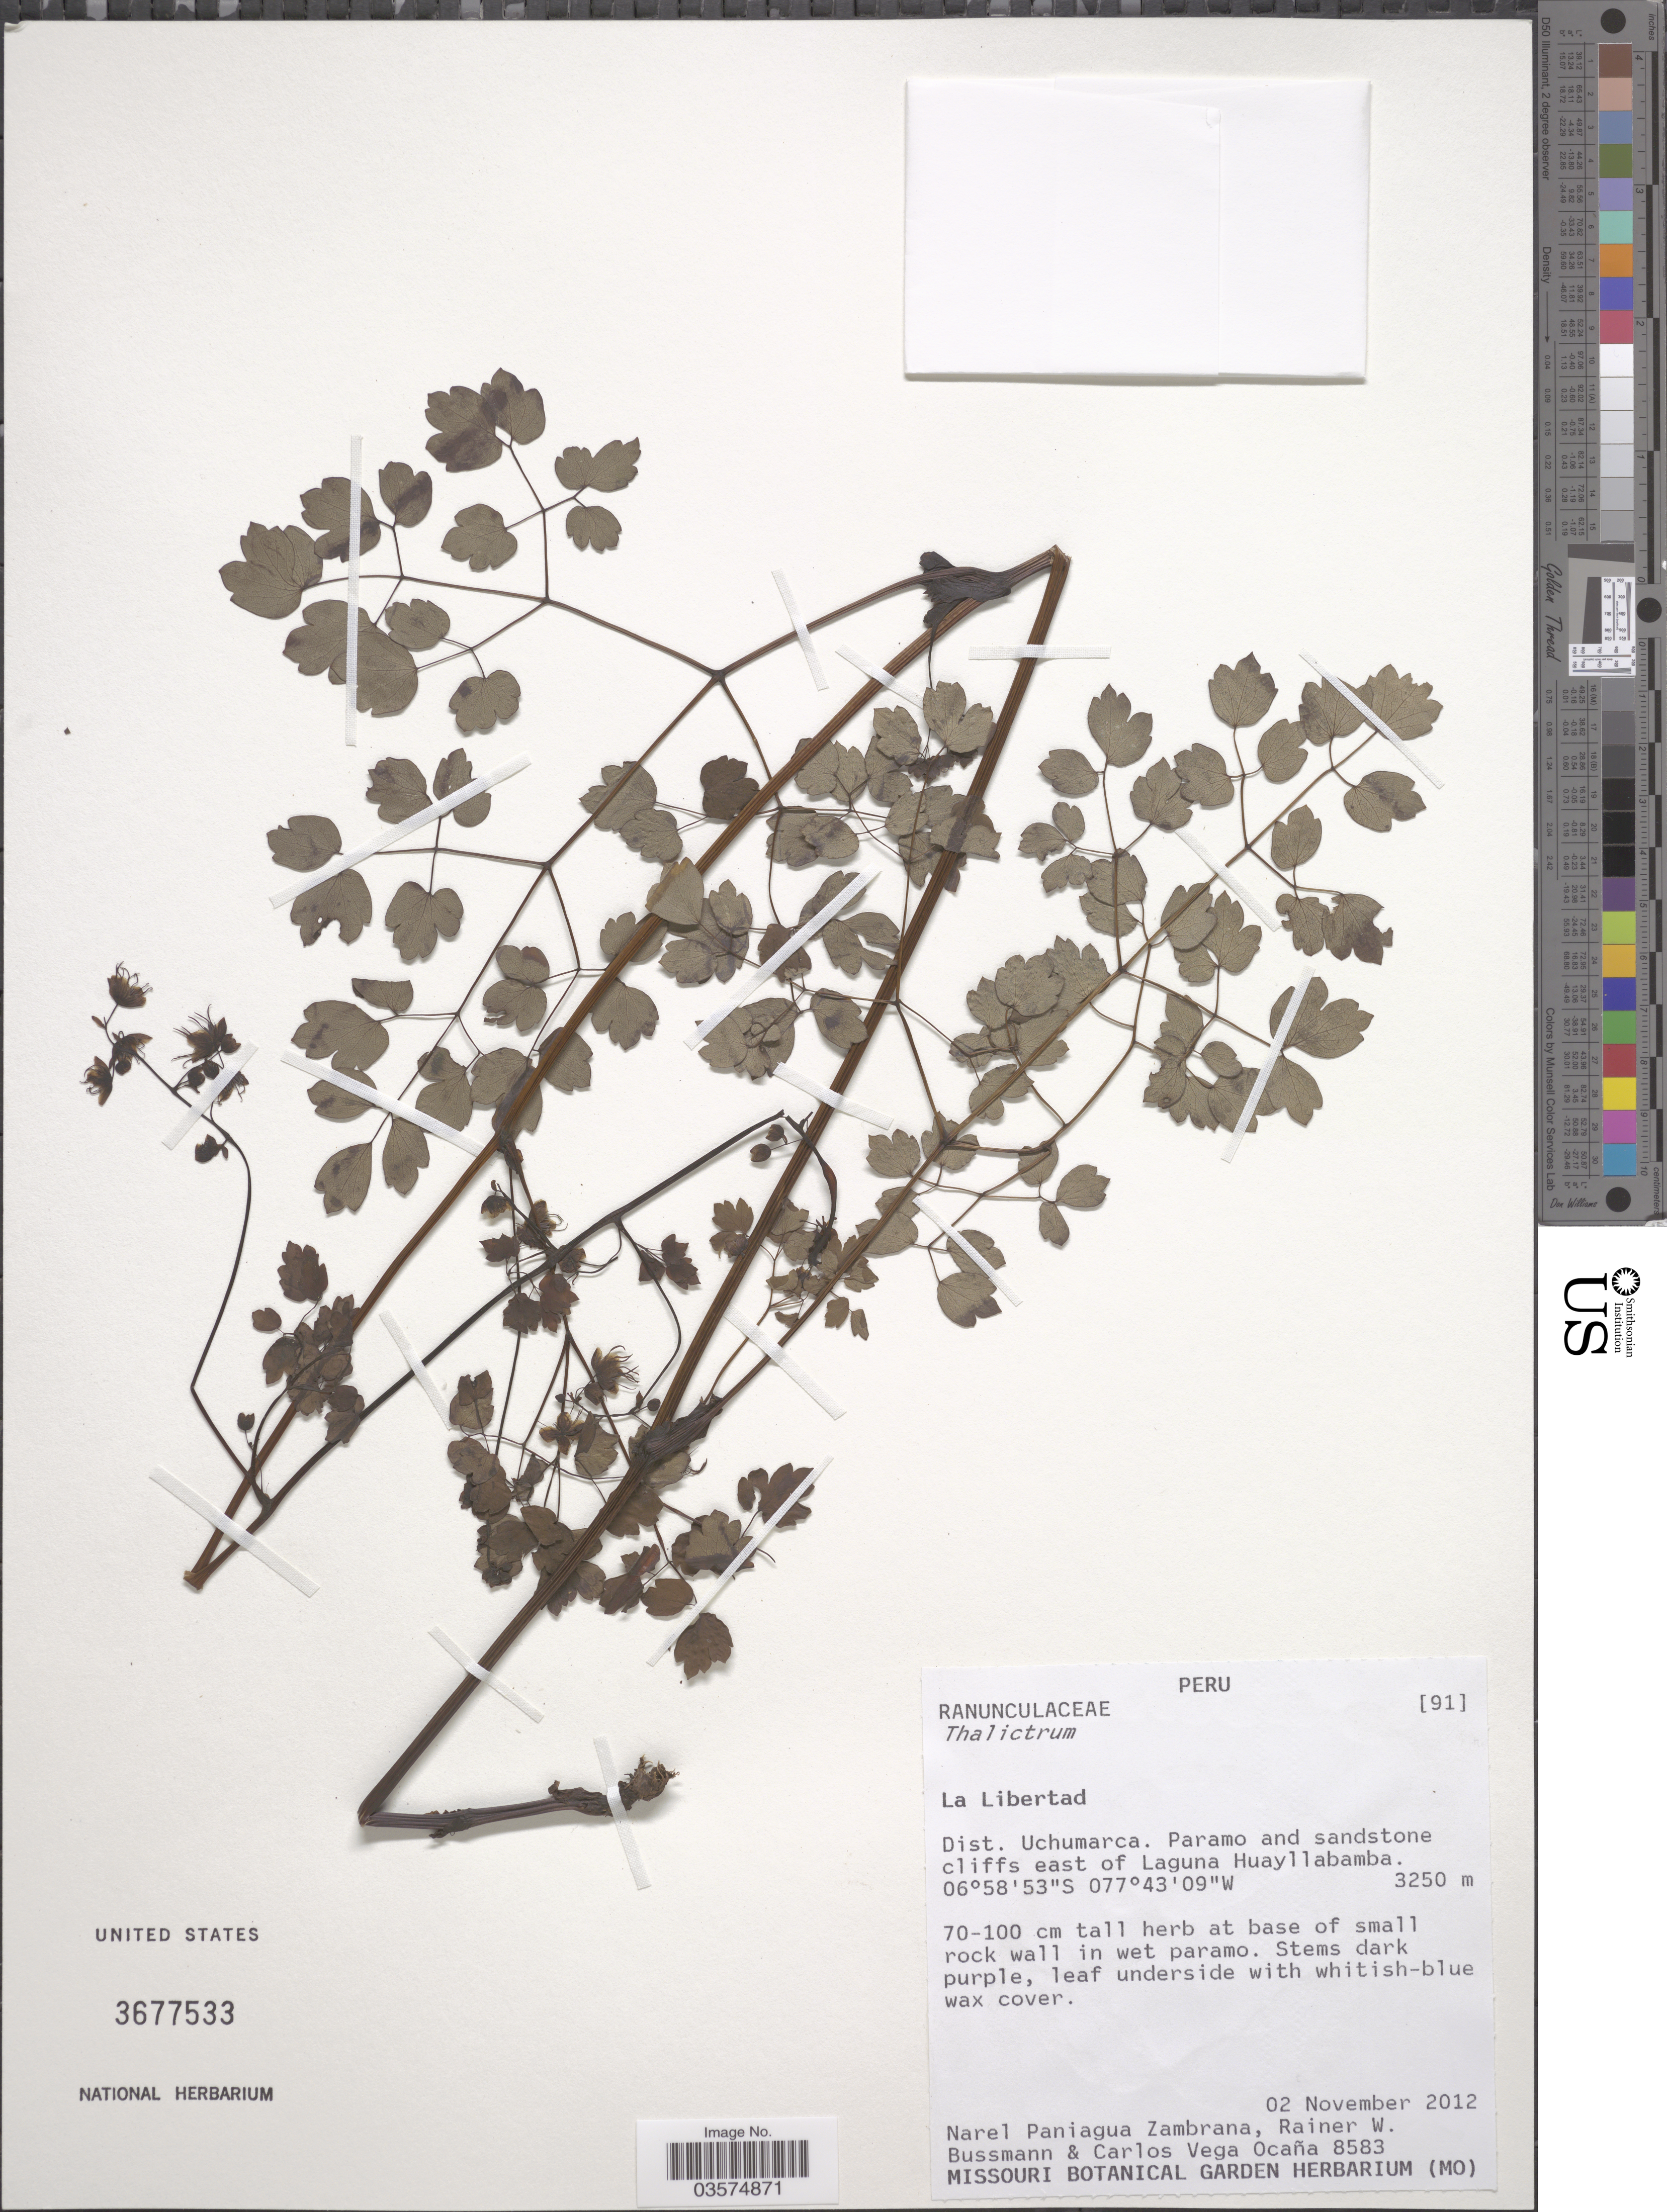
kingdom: Plantae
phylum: Tracheophyta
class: Magnoliopsida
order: Ranunculales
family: Ranunculaceae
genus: Thalictrum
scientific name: Thalictrum sp.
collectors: N. Paniagua Zambrana, R. W. Bussmann & C. Vega Ocaña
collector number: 8583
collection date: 2012-11-02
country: Peru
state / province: La Libertad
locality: Dist. Uchumarca. Paramo and sandstone cliffs east of Laguna Huayllabamba.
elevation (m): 3250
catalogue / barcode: US 3677533